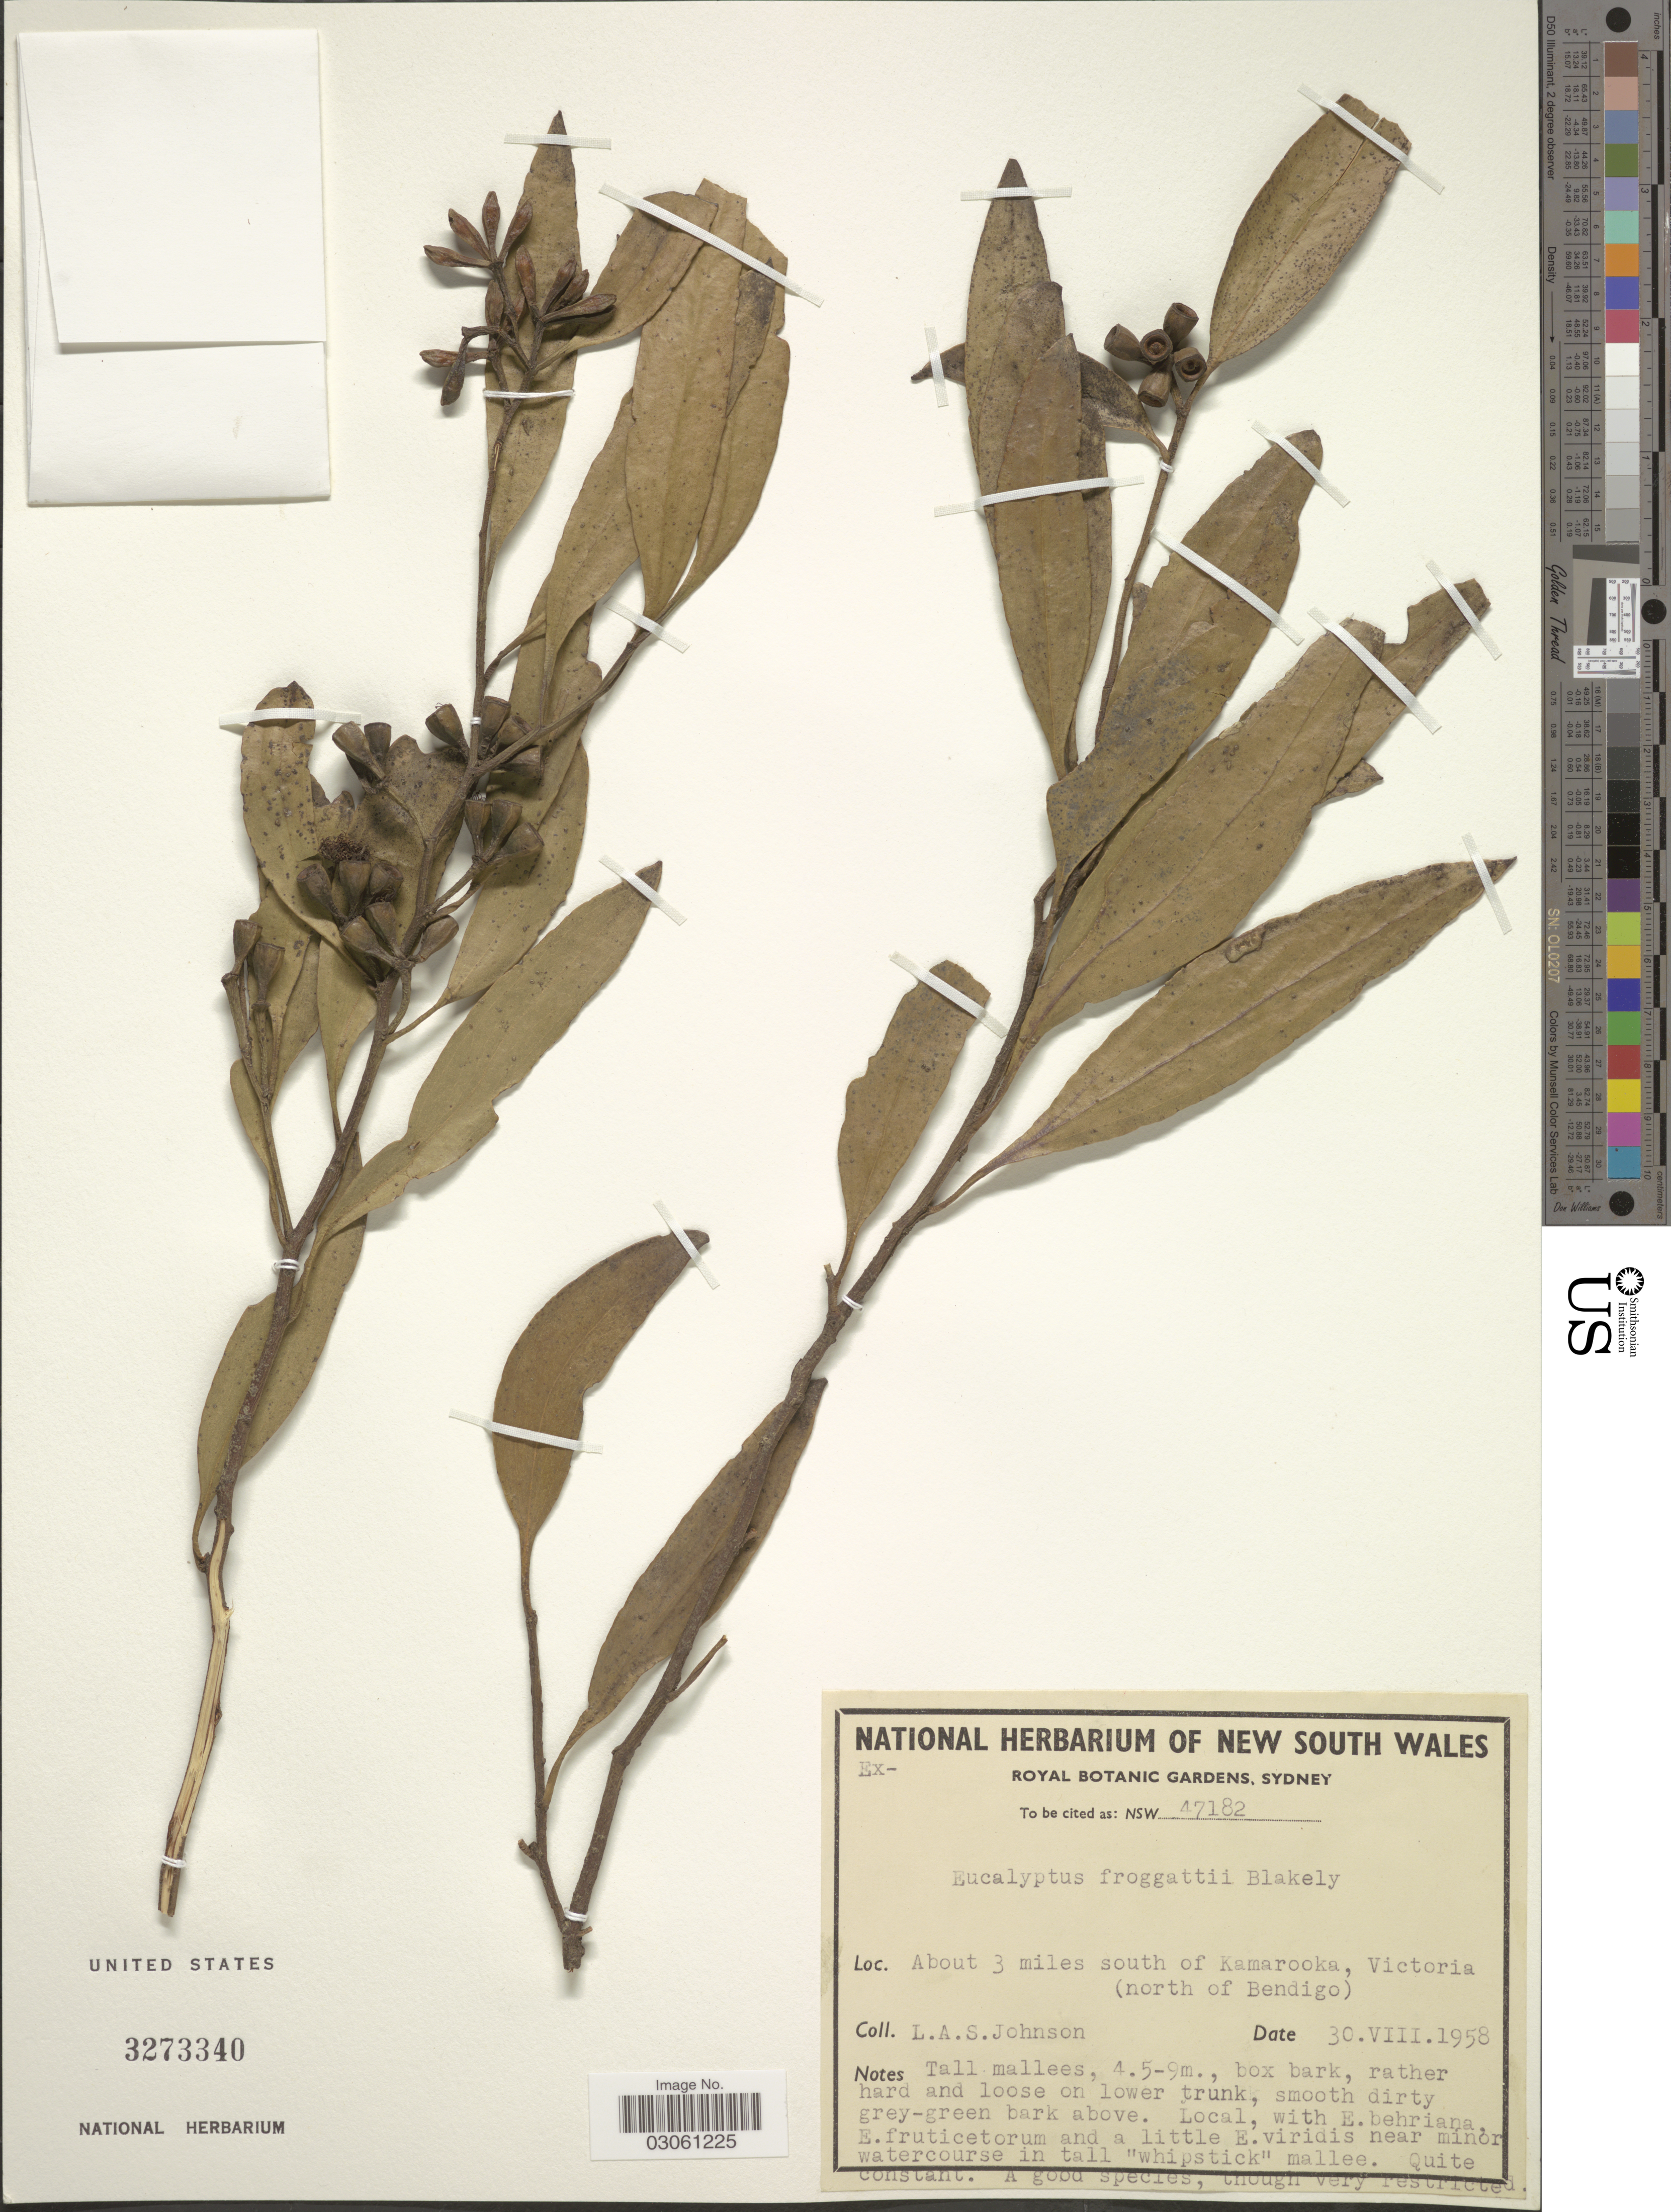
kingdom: Plantae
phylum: Tracheophyta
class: Magnoliopsida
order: Myrtales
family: Myrtaceae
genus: Eucalyptus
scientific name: Eucalyptus froggattii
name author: Blakely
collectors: L. A. S. Johnson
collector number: NSW 47182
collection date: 1958-08-30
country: Australia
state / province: New South Wales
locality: About 3 miles south of Kamarooka, Victoria (north of Bendigo).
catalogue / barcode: US 3273340